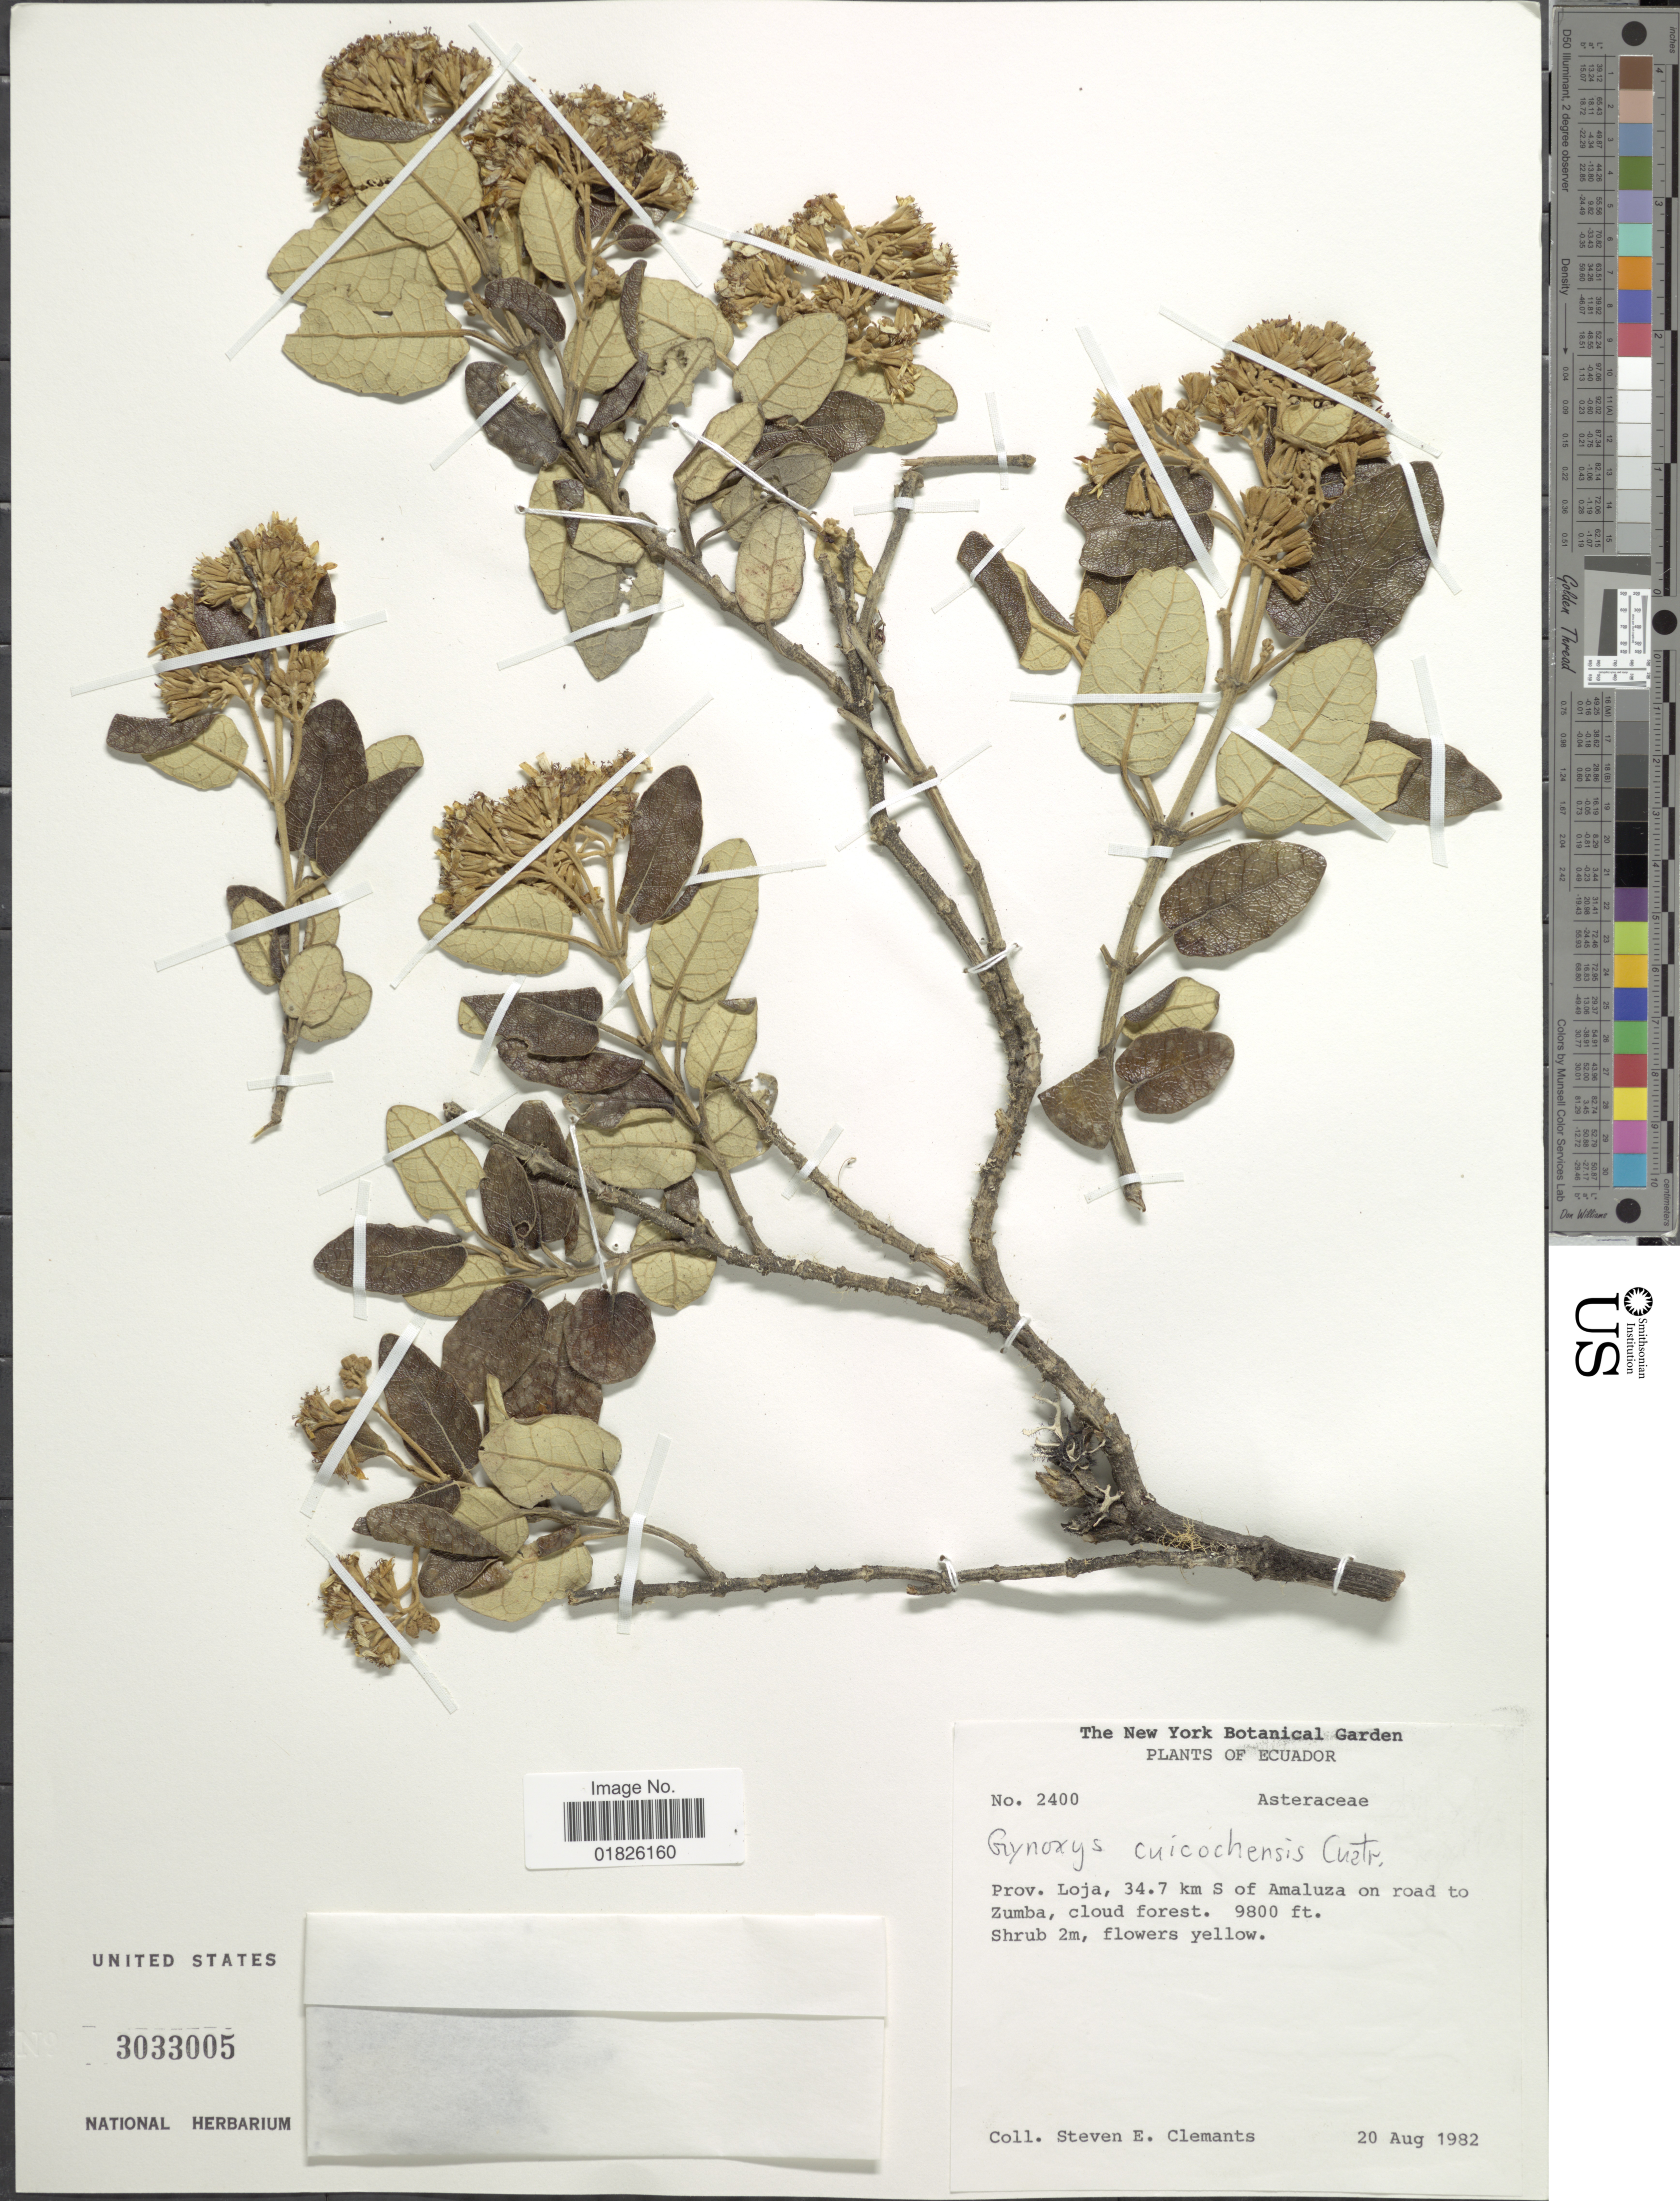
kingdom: Plantae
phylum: Tracheophyta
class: Magnoliopsida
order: Asterales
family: Asteraceae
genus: Gynoxys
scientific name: Gynoxys cuicochensis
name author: Cuatrec.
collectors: S. Clemants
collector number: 2400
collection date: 1982-08-20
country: Ecuador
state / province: Loja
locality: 34.7 km S of Amaluza on road to Zumba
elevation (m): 2987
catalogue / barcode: US 3033005